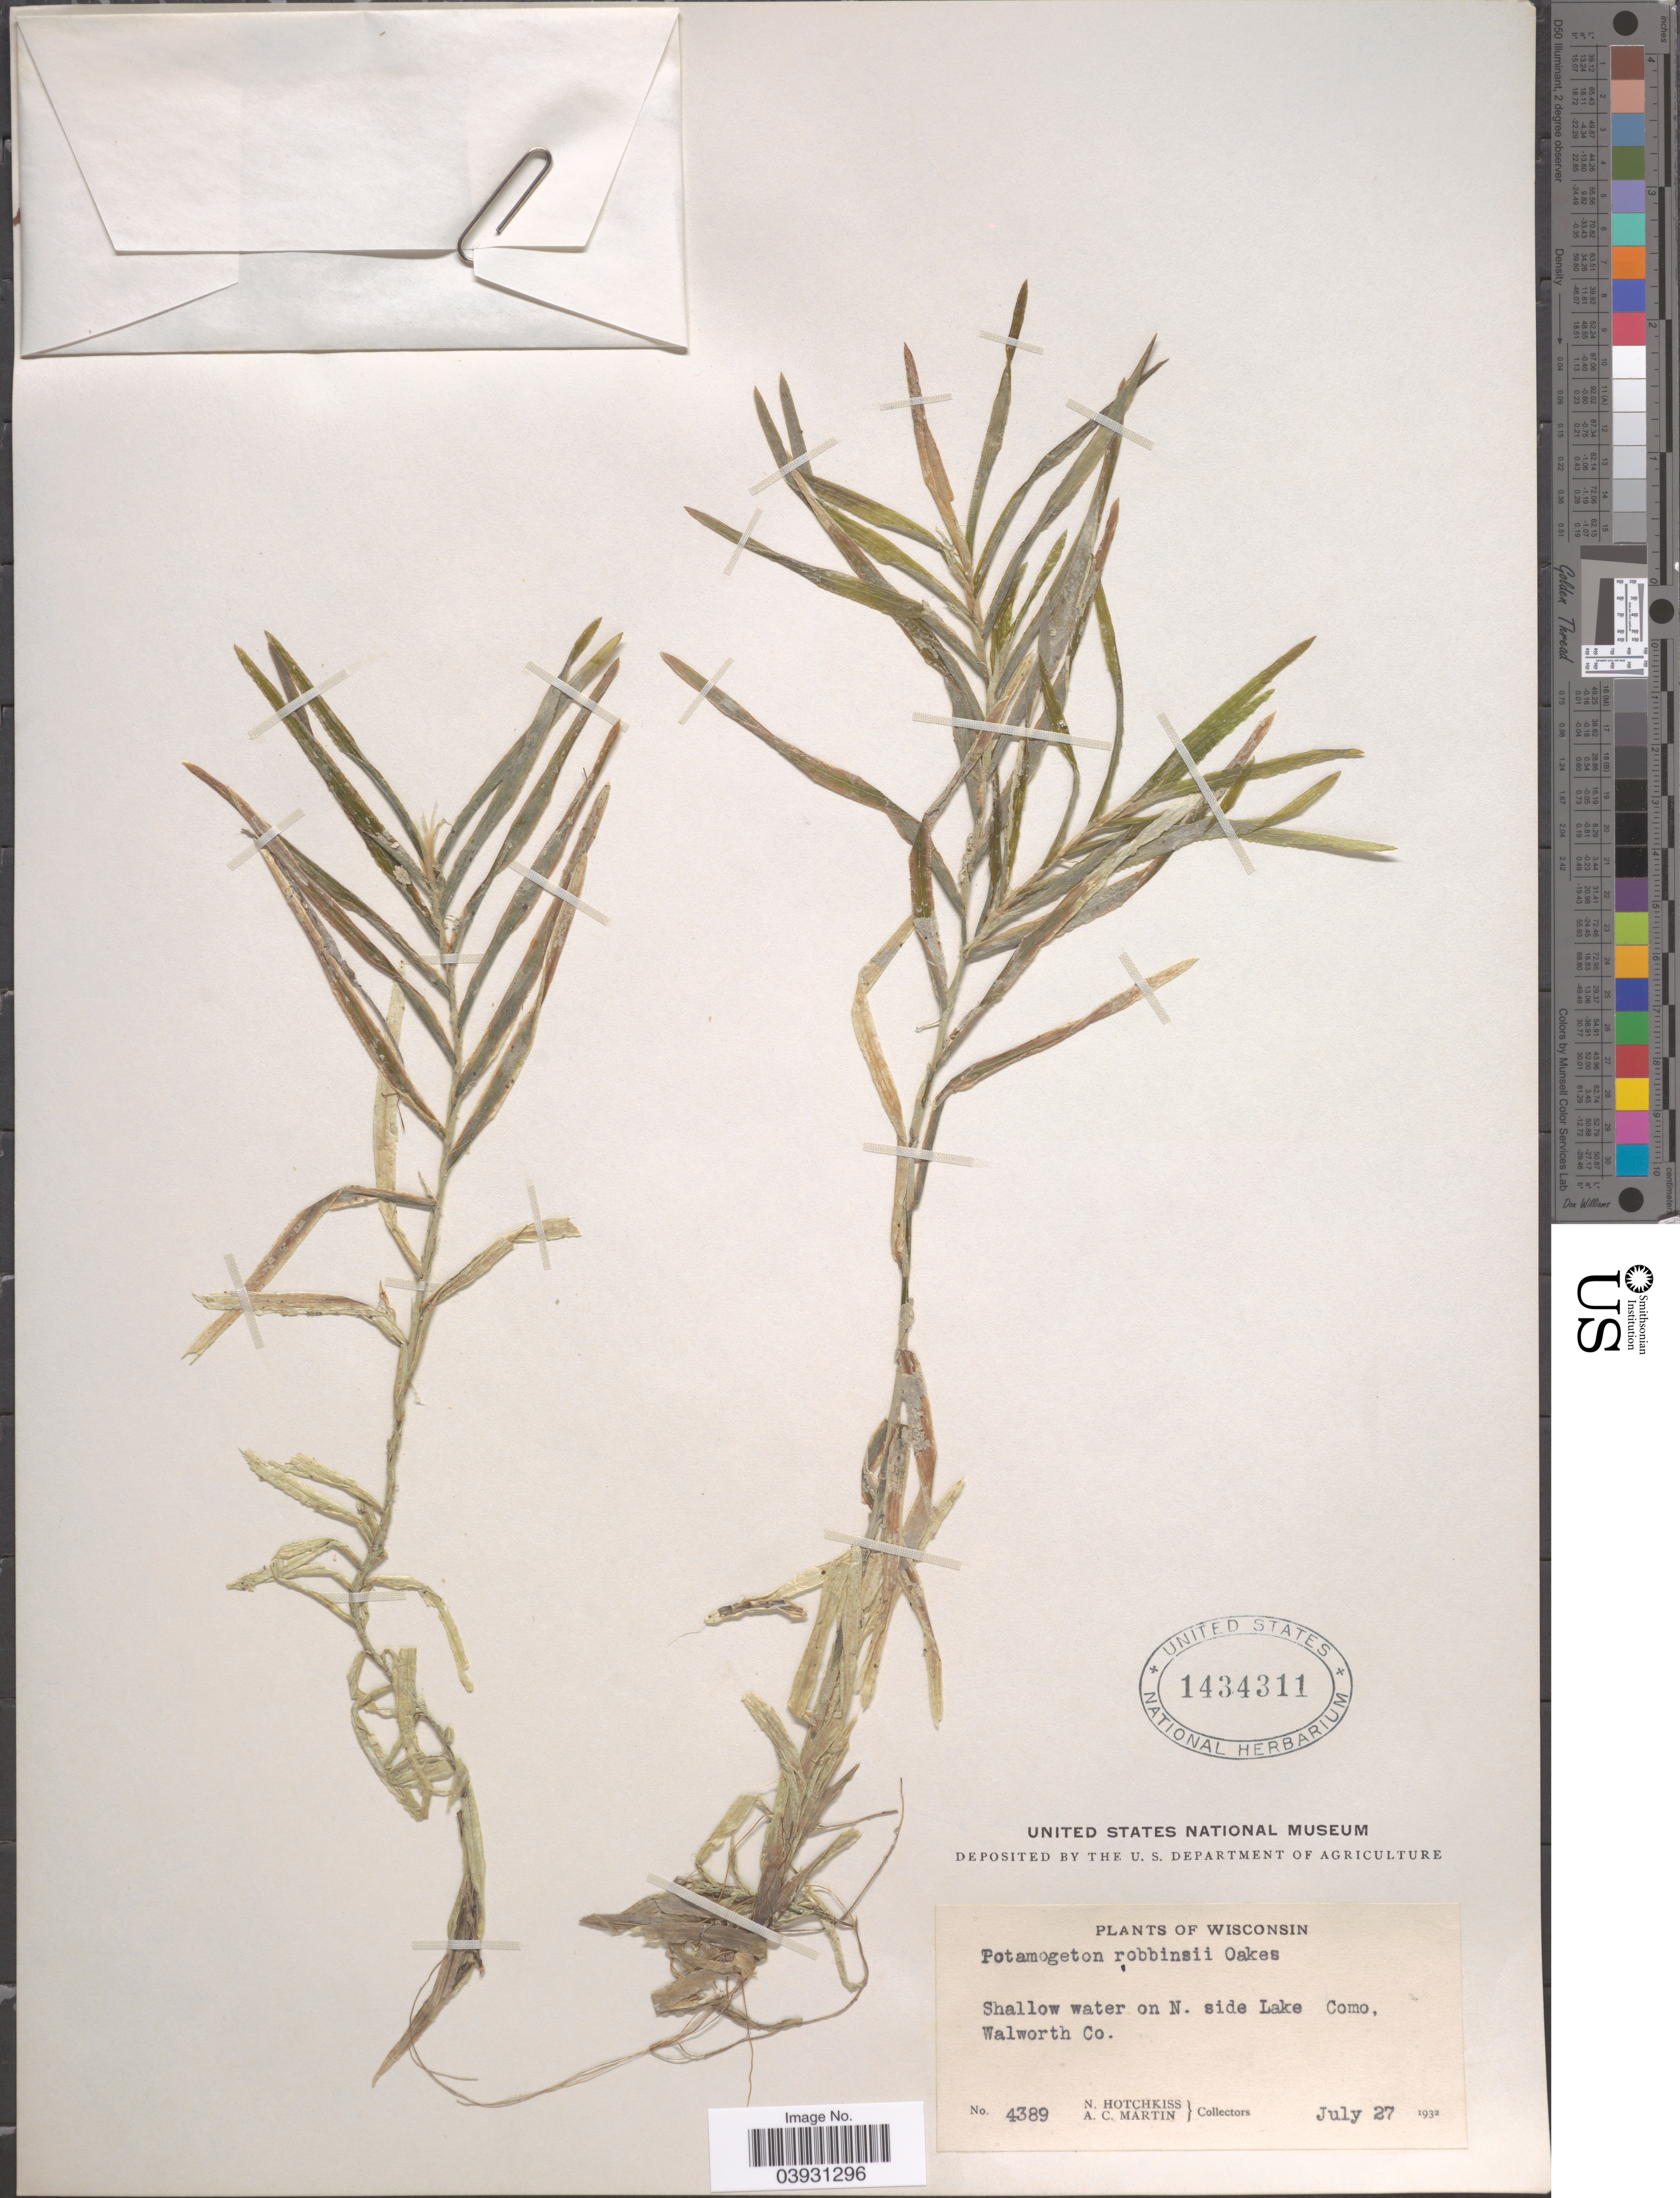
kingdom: Plantae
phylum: Tracheophyta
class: Liliopsida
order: Alismatales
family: Potamogetonaceae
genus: Potamogeton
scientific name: Potamogeton robbinsii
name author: Oakes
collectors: N. Hotchkiss & A. C. Martin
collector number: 4389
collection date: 1932-07-27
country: United States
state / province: Wisconsin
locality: Shallow water on N. side Lake Como, Walworth Co.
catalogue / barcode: US 1434311